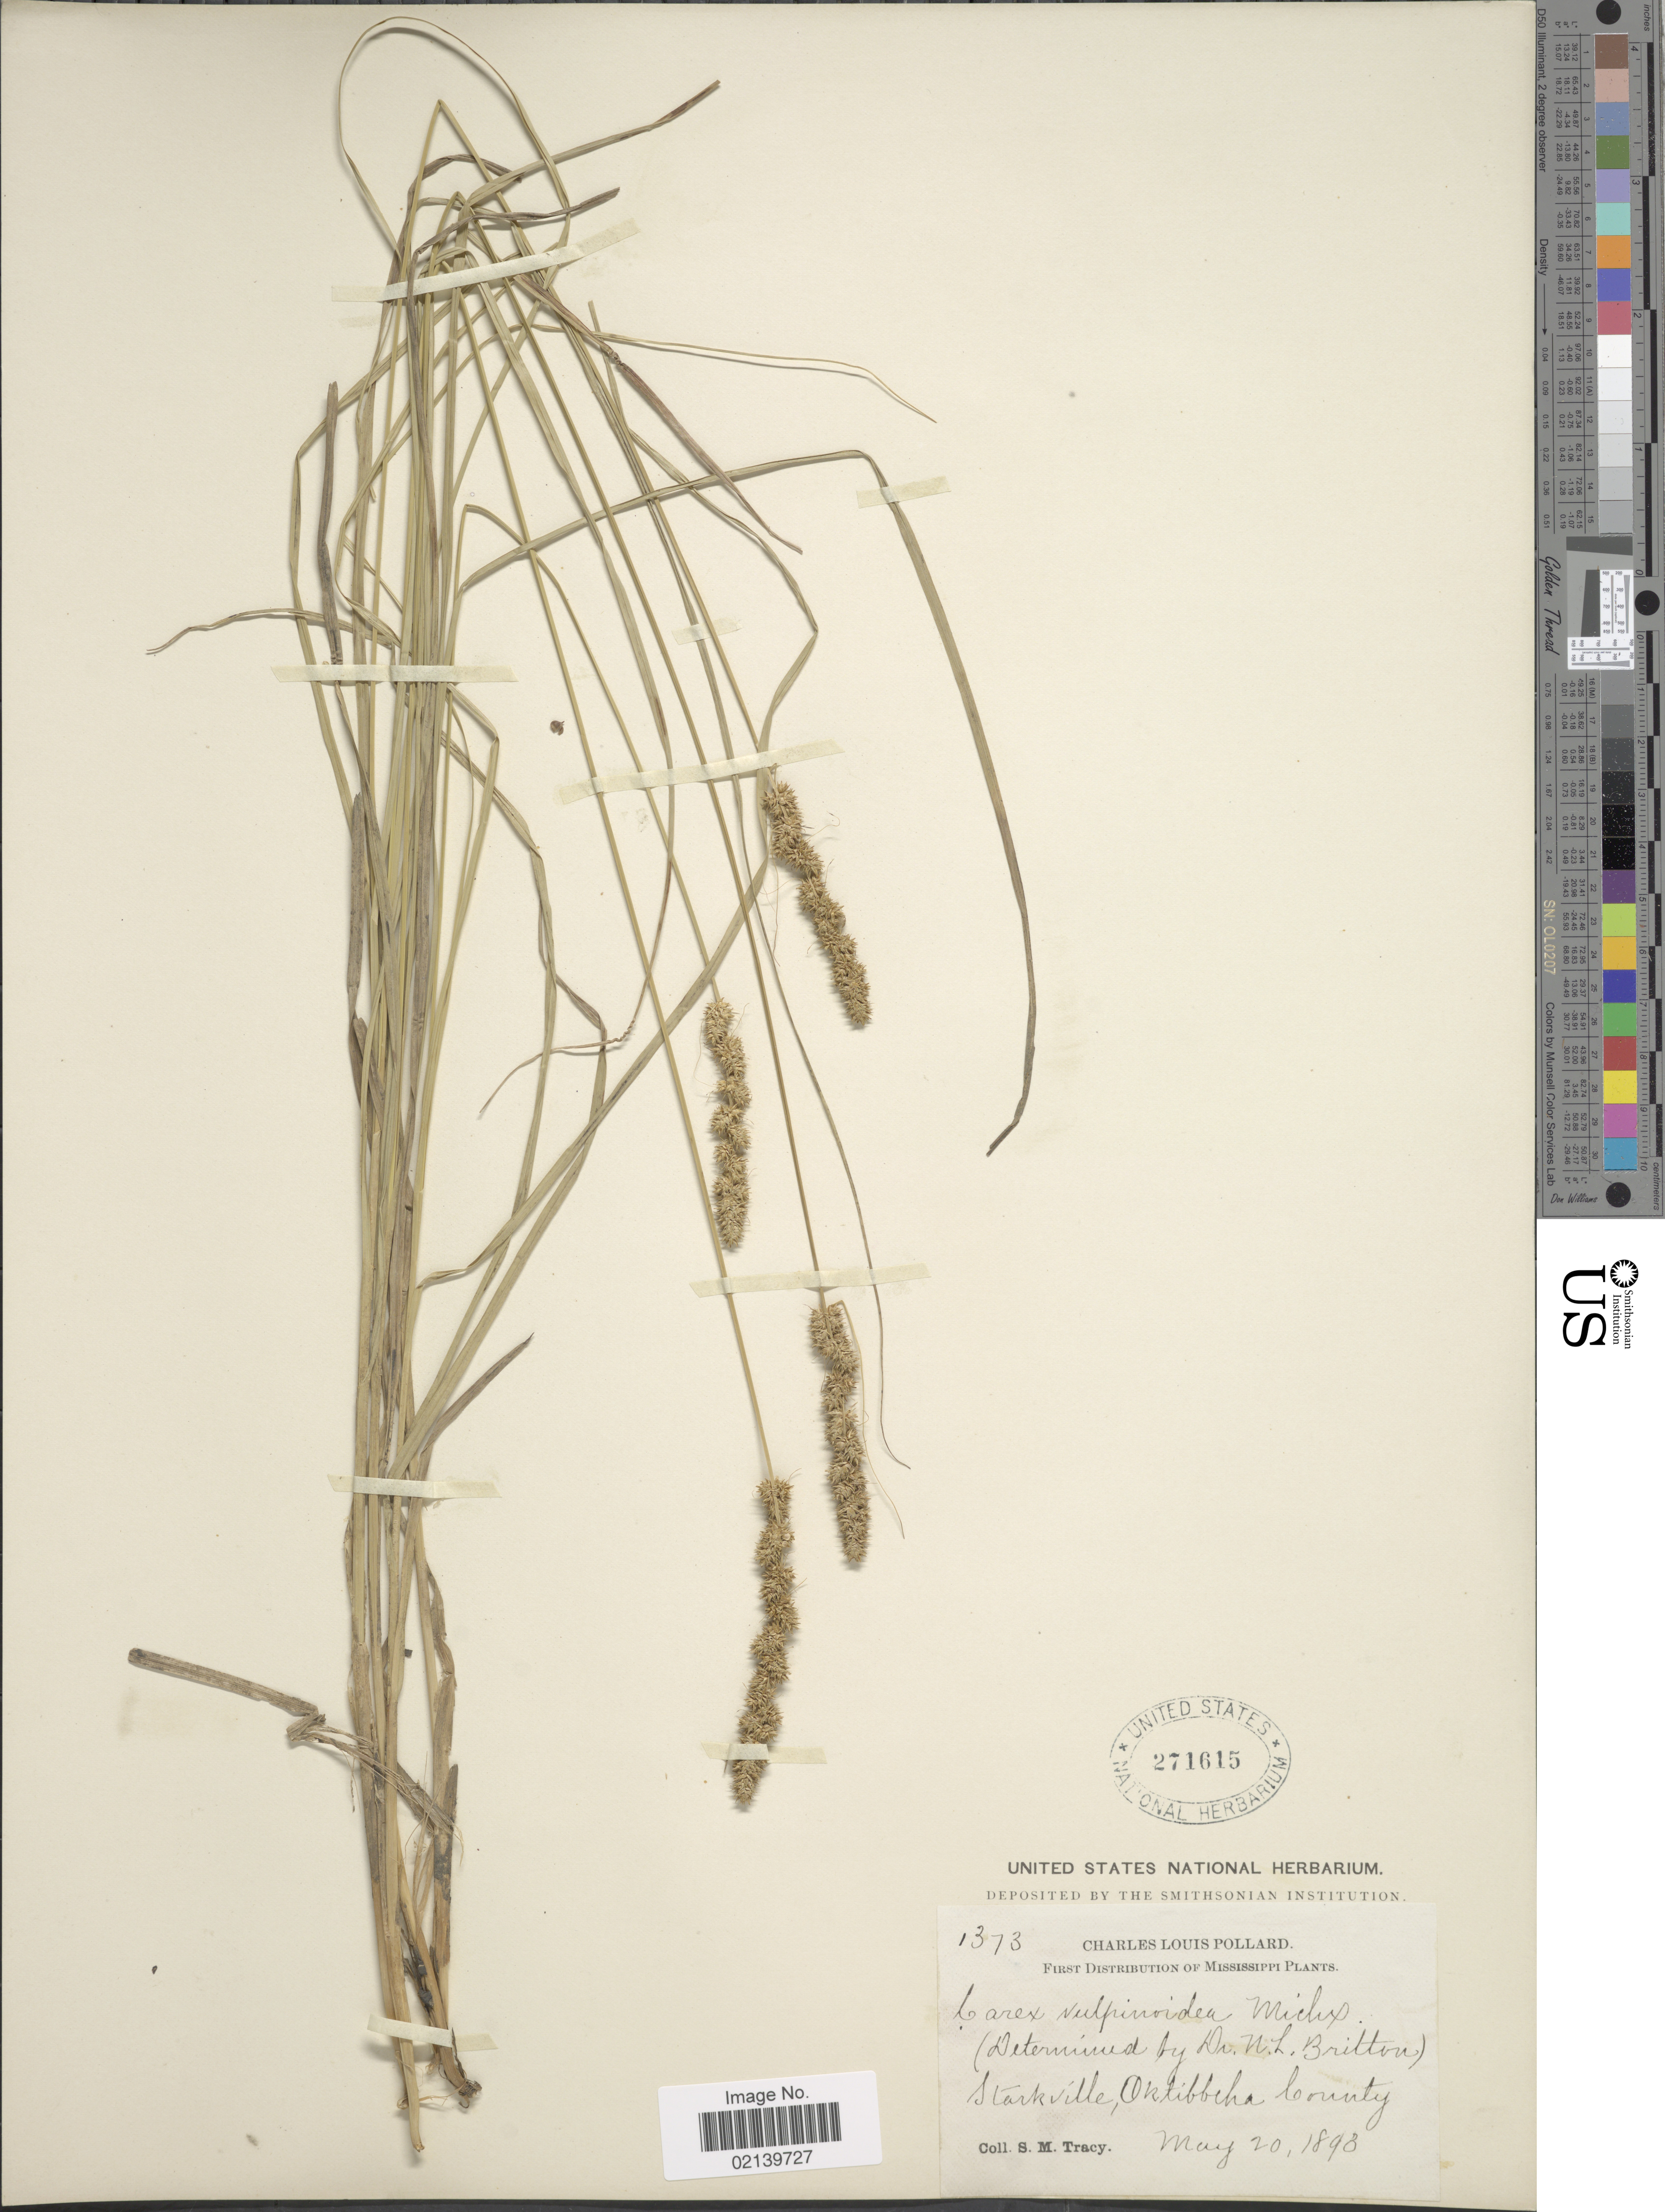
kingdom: Plantae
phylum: Tracheophyta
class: Liliopsida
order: Poales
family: Cyperaceae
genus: Carex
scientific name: Carex vulpinoidea Michx.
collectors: S. M. Tracy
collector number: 1373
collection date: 1893-05-20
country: United States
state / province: Mississippi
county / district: Oktibbeha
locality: Starkville, Oktibbeha County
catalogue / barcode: US 271615